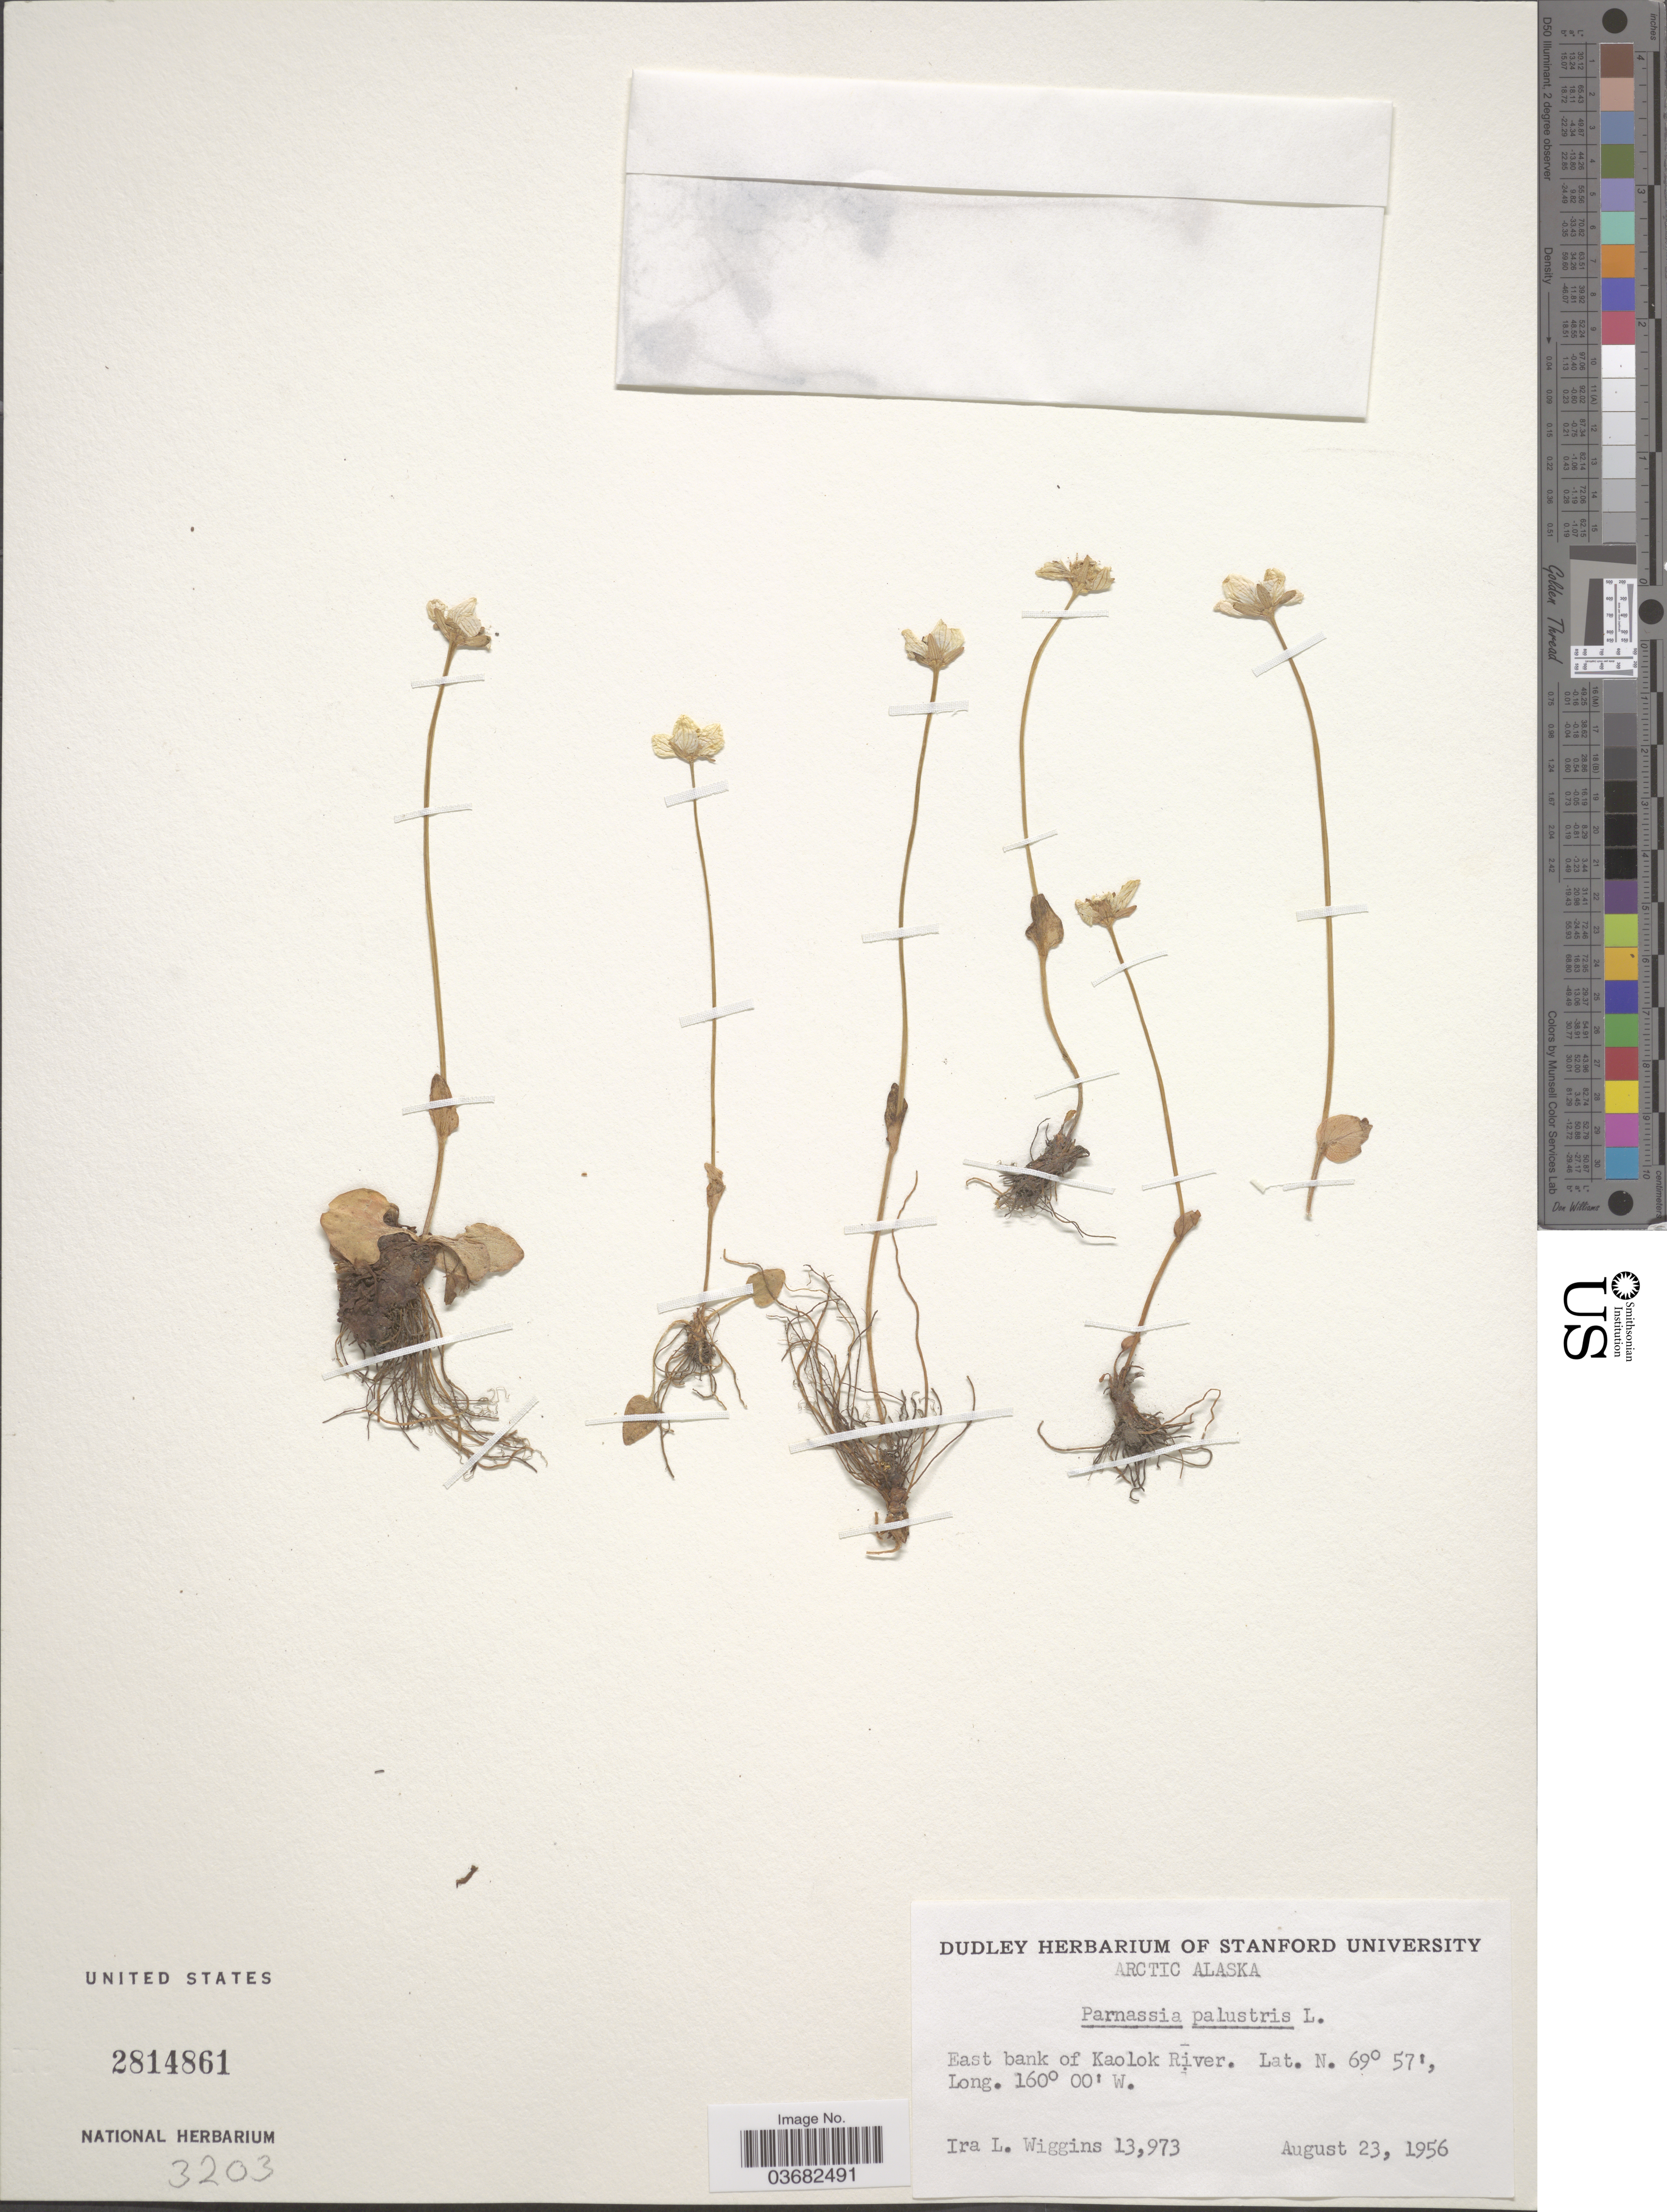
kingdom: Plantae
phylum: Tracheophyta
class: Magnoliopsida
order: Celastrales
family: Parnassiaceae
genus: Parnassia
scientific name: Parnassia palustris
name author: L.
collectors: I. L. Wiggins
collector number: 13973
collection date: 1956-08-23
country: United States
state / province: Alaska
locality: Arctic Alaska. East bank of Kaolok River.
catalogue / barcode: US 2814861